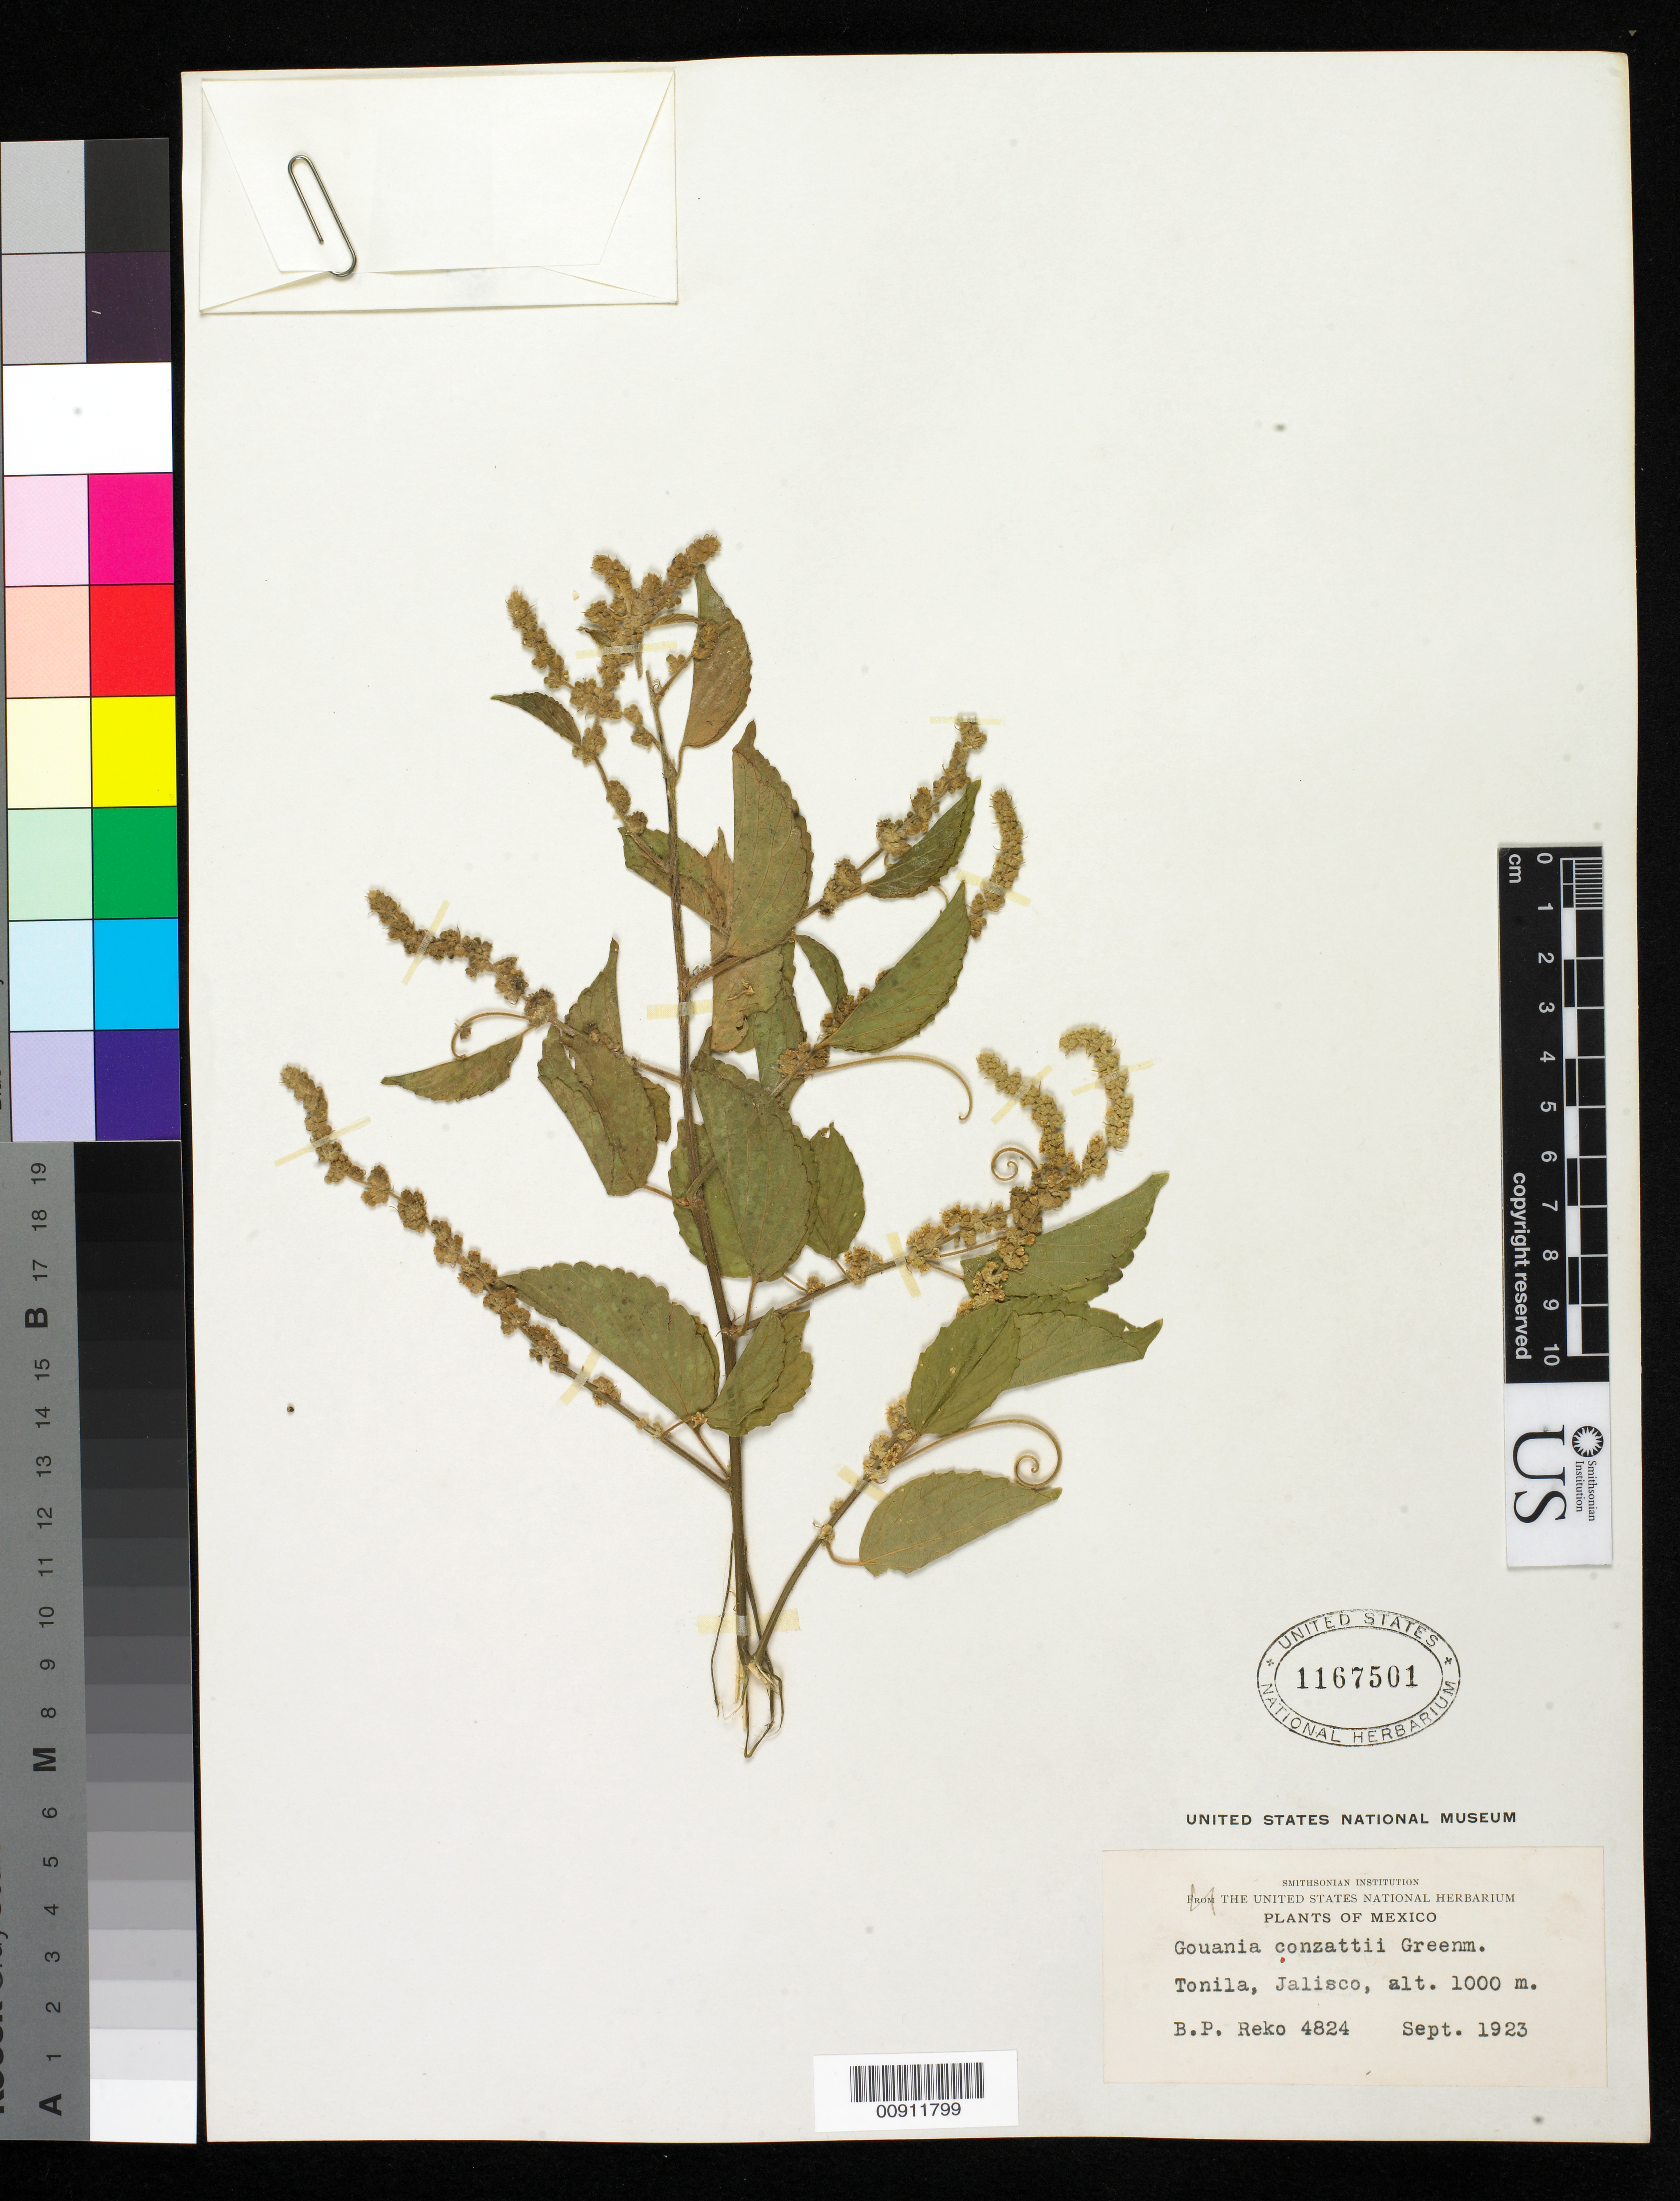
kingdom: Plantae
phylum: Tracheophyta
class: Magnoliopsida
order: Rosales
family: Rhamnaceae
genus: Gouania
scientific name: Gouania conzattii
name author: Greenm.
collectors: B. P. Reko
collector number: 4824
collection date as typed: Sep 1923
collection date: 1923-09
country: Mexico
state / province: Jalisco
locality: Tonila, Jalisco.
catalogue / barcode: US 1167501